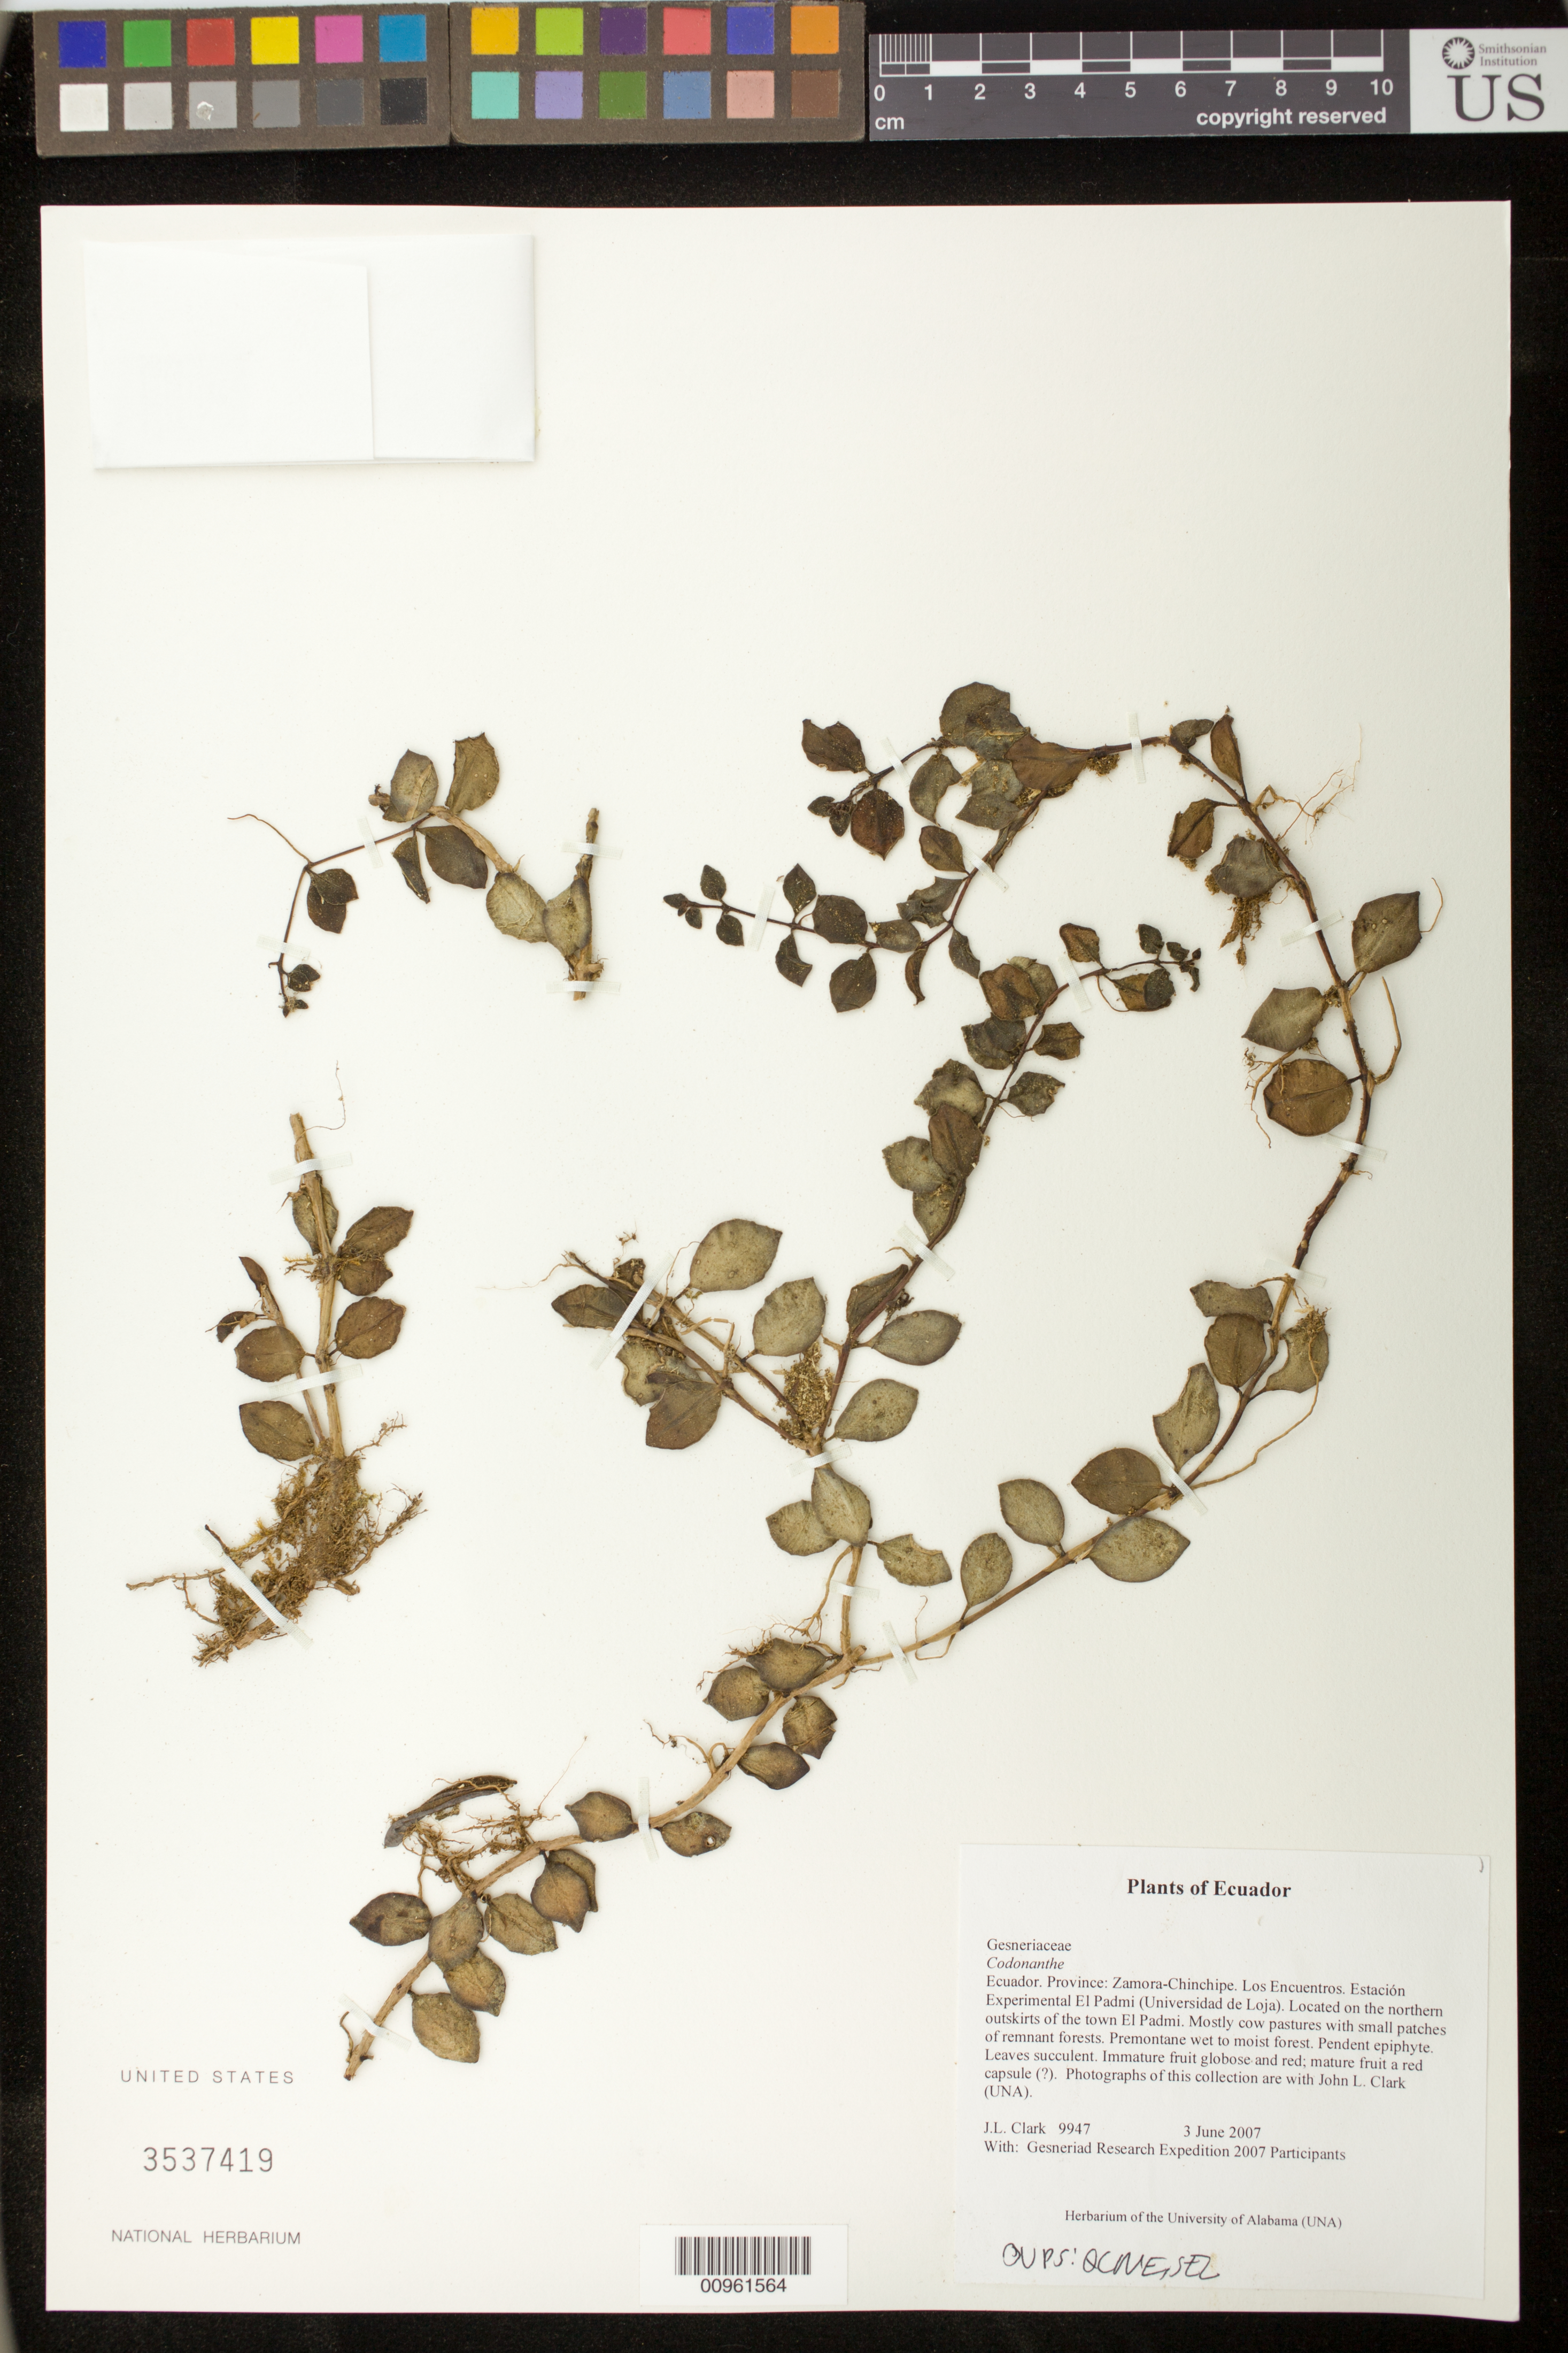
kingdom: Plantae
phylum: Tracheophyta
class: Magnoliopsida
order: Lamiales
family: Gesneriaceae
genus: Codonanthe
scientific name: Codonanthe sp.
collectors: J. L. Clark & Gesneriad Research Expedition 2007 Participants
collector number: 9947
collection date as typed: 03 Jun 2007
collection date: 2007-06-03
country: Ecuador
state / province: Zamora-Chinchipe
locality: Los Encuentros. Estación Experimental El Padmi (Universidad de Loja). Located on the northern outskirts of the town El Padmi. Mostly cow pastures with small patches of remnant forests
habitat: Premontane wet to moist forest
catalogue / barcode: US 3537419